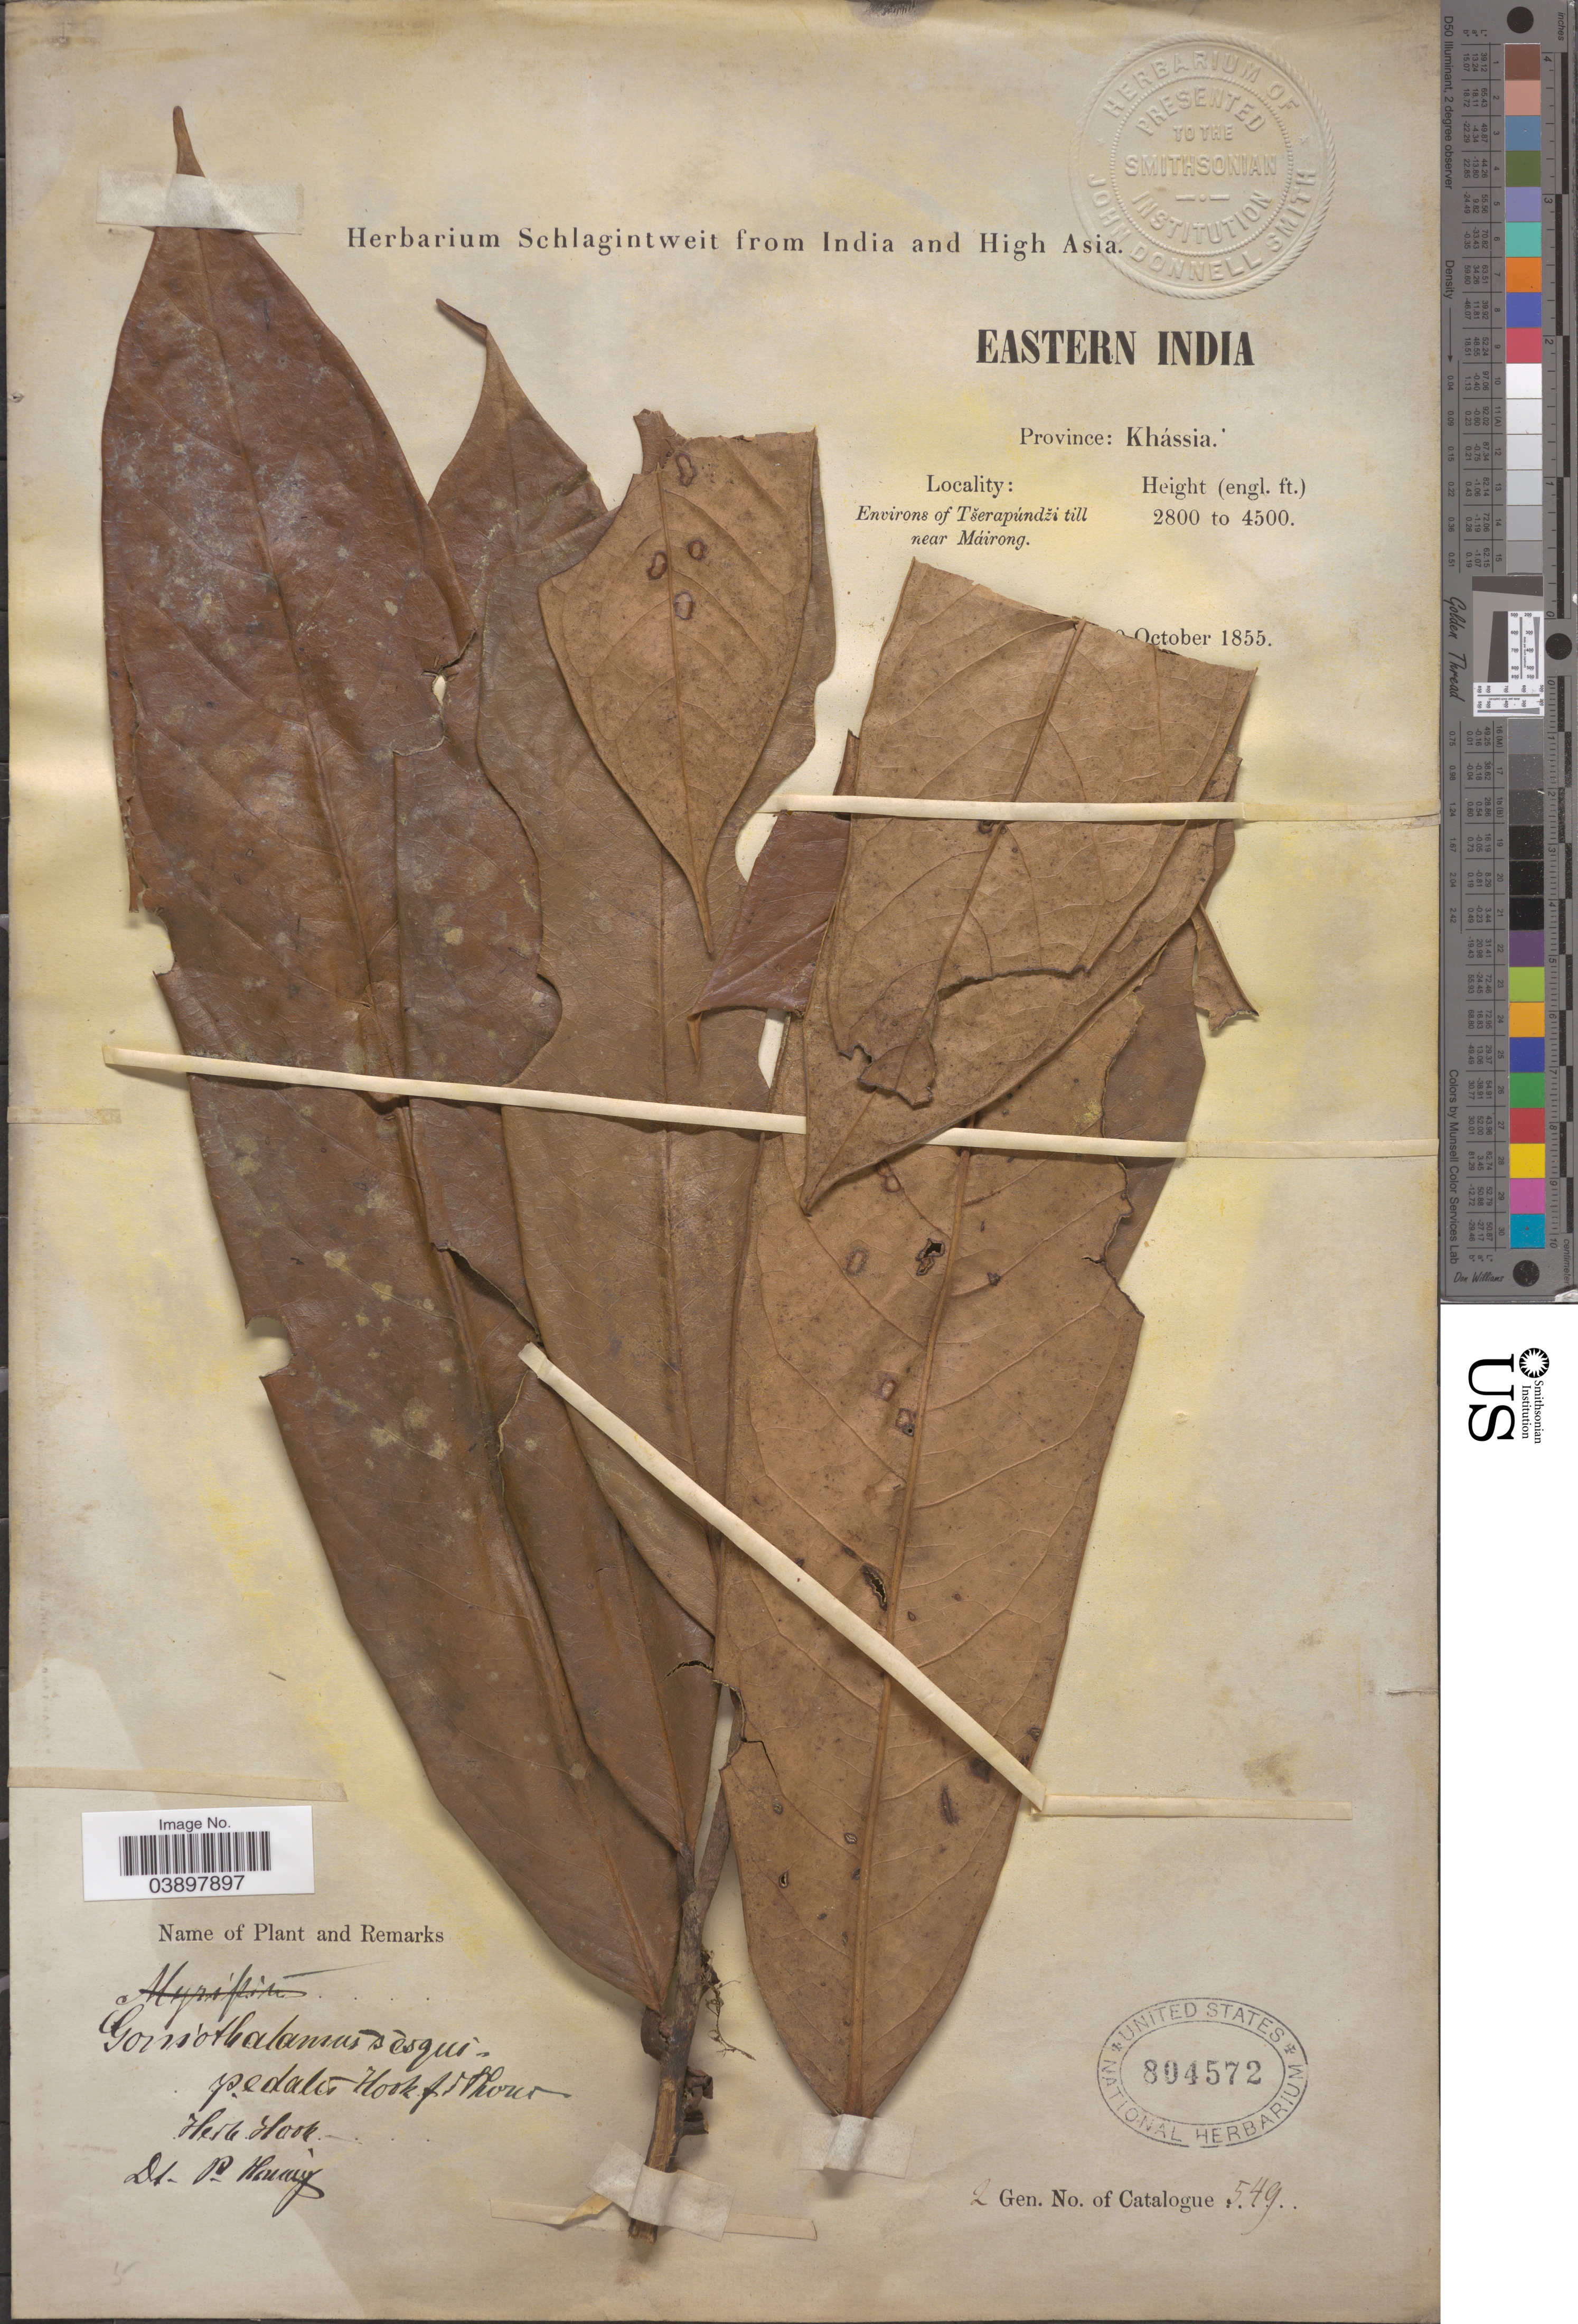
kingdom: Plantae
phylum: Tracheophyta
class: Magnoliopsida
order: Magnoliales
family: Annonaceae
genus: Goniothalamus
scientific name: Goniothalamus sesquipedalis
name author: Hook. f. & Thomson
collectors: ex herb. Schlagintweit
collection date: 1855-10-09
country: India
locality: Eastern India. Province: Khássia. Environs of Tšerapúndži till near Máirong.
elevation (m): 853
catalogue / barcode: US 804572